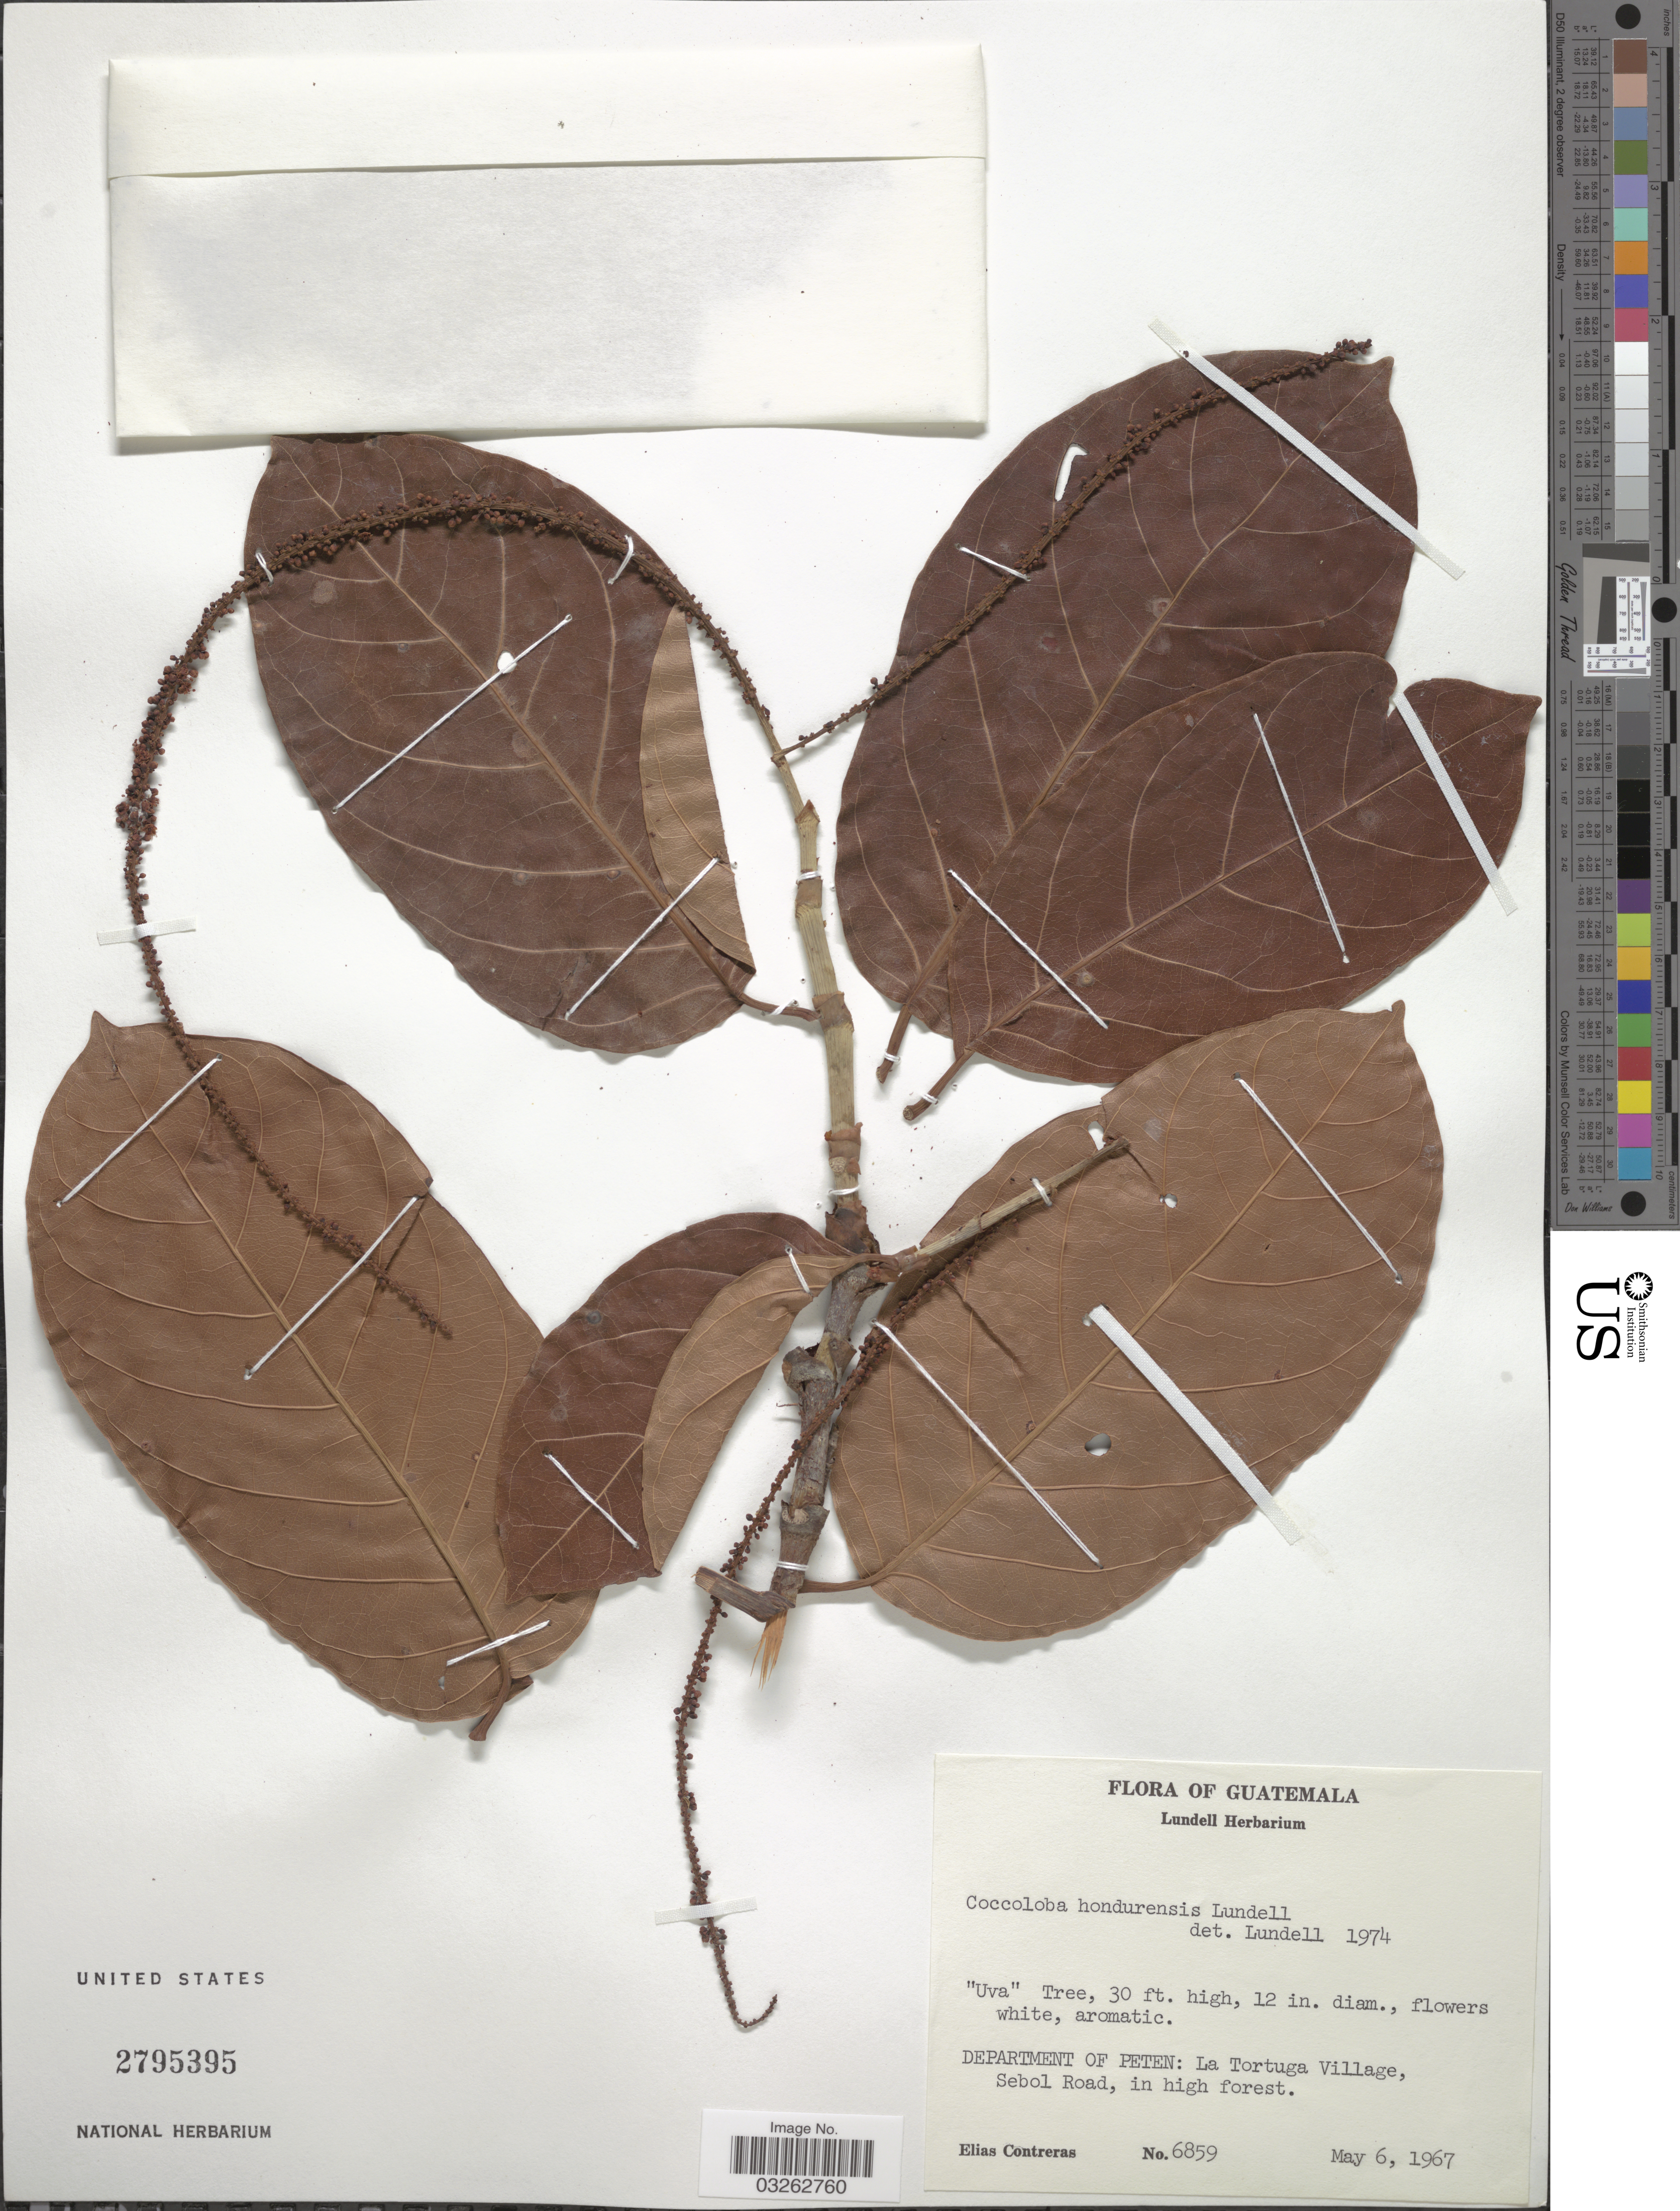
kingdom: Plantae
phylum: Tracheophyta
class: Magnoliopsida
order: Caryophyllales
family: Polygonaceae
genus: Coccoloba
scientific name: Coccoloba hondurensis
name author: Lundell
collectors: E. Contreras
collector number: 6859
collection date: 1967-05-06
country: Guatemala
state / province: El Petén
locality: Department of Peten: La Tortuga Village, Sebol Road, in high forest.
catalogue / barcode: US 2795395